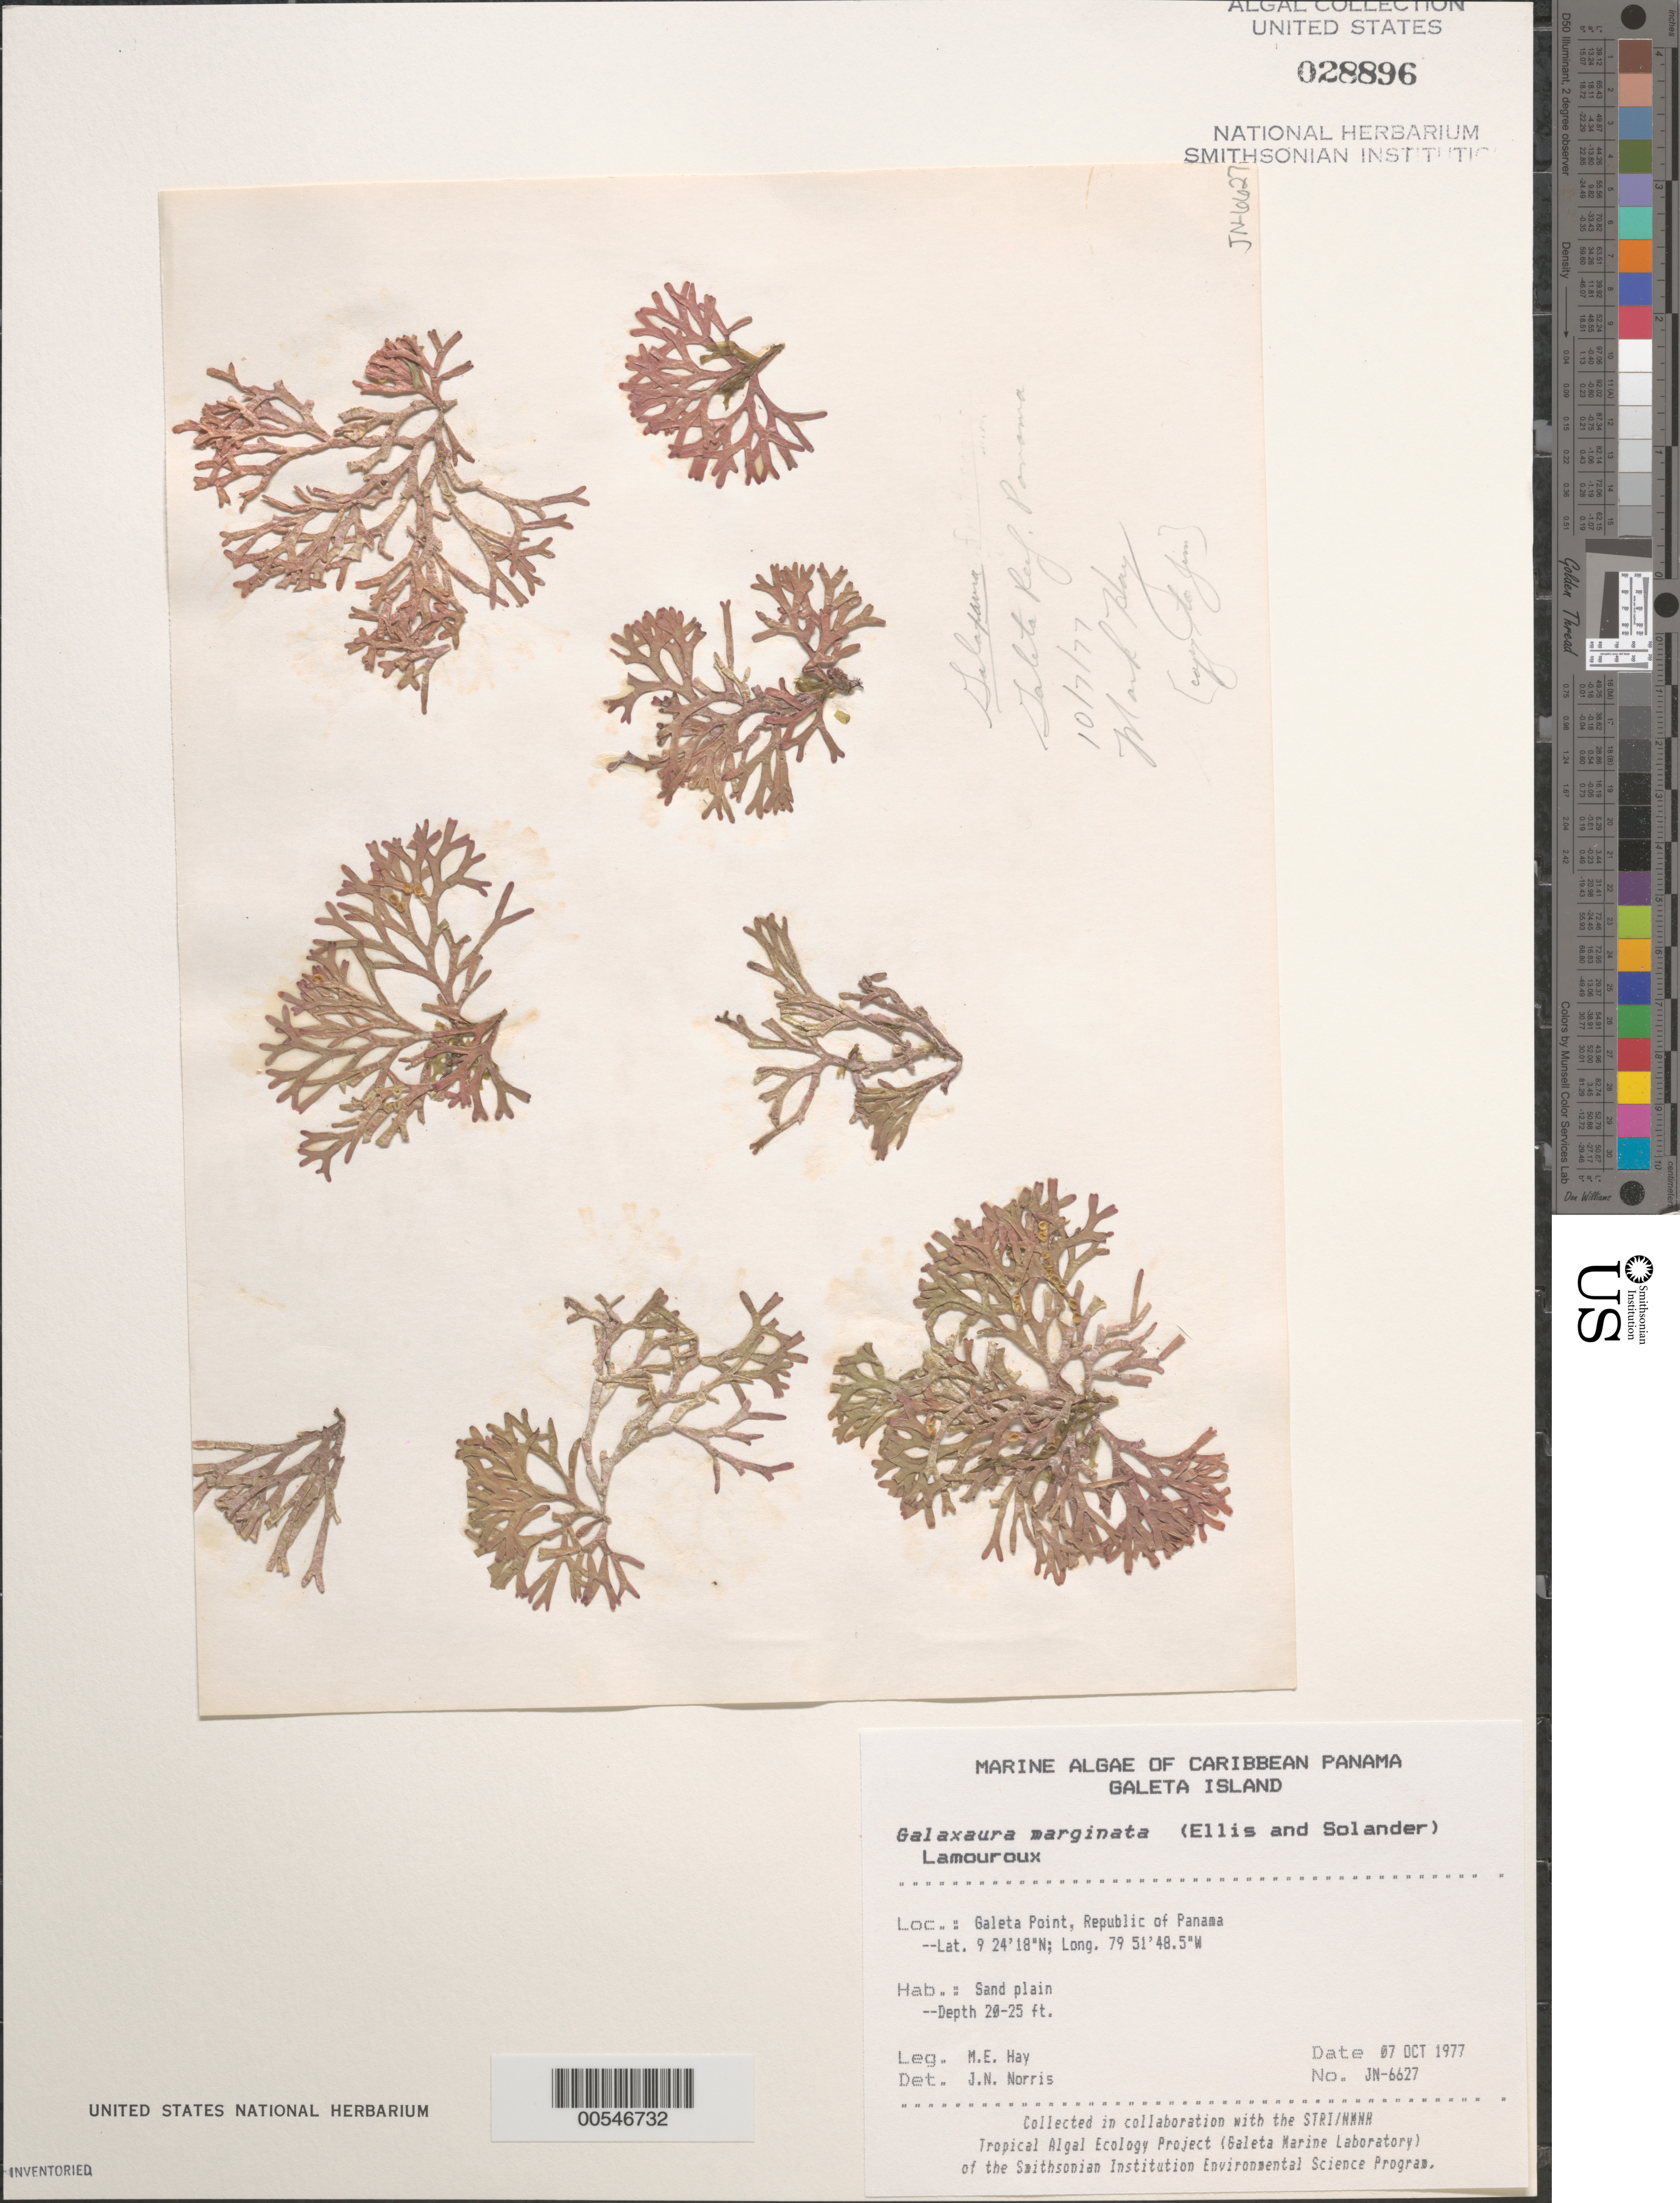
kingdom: Plantae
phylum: Rhodophyta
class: Florideophyceae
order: Nemaliales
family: Galaxauraceae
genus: Galaxaura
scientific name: Galaxaura marginata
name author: (J. Ellis & Sol.) J.V.Lamouroux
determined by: Norris, James N.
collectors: M. E. Hay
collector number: JN-6627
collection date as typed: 07 Oct 1977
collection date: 1977-10-07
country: Panama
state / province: Colón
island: Galeta Island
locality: Galeta Point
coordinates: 9 24' 18" N, 79 51' 48.5" W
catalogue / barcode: US 28896